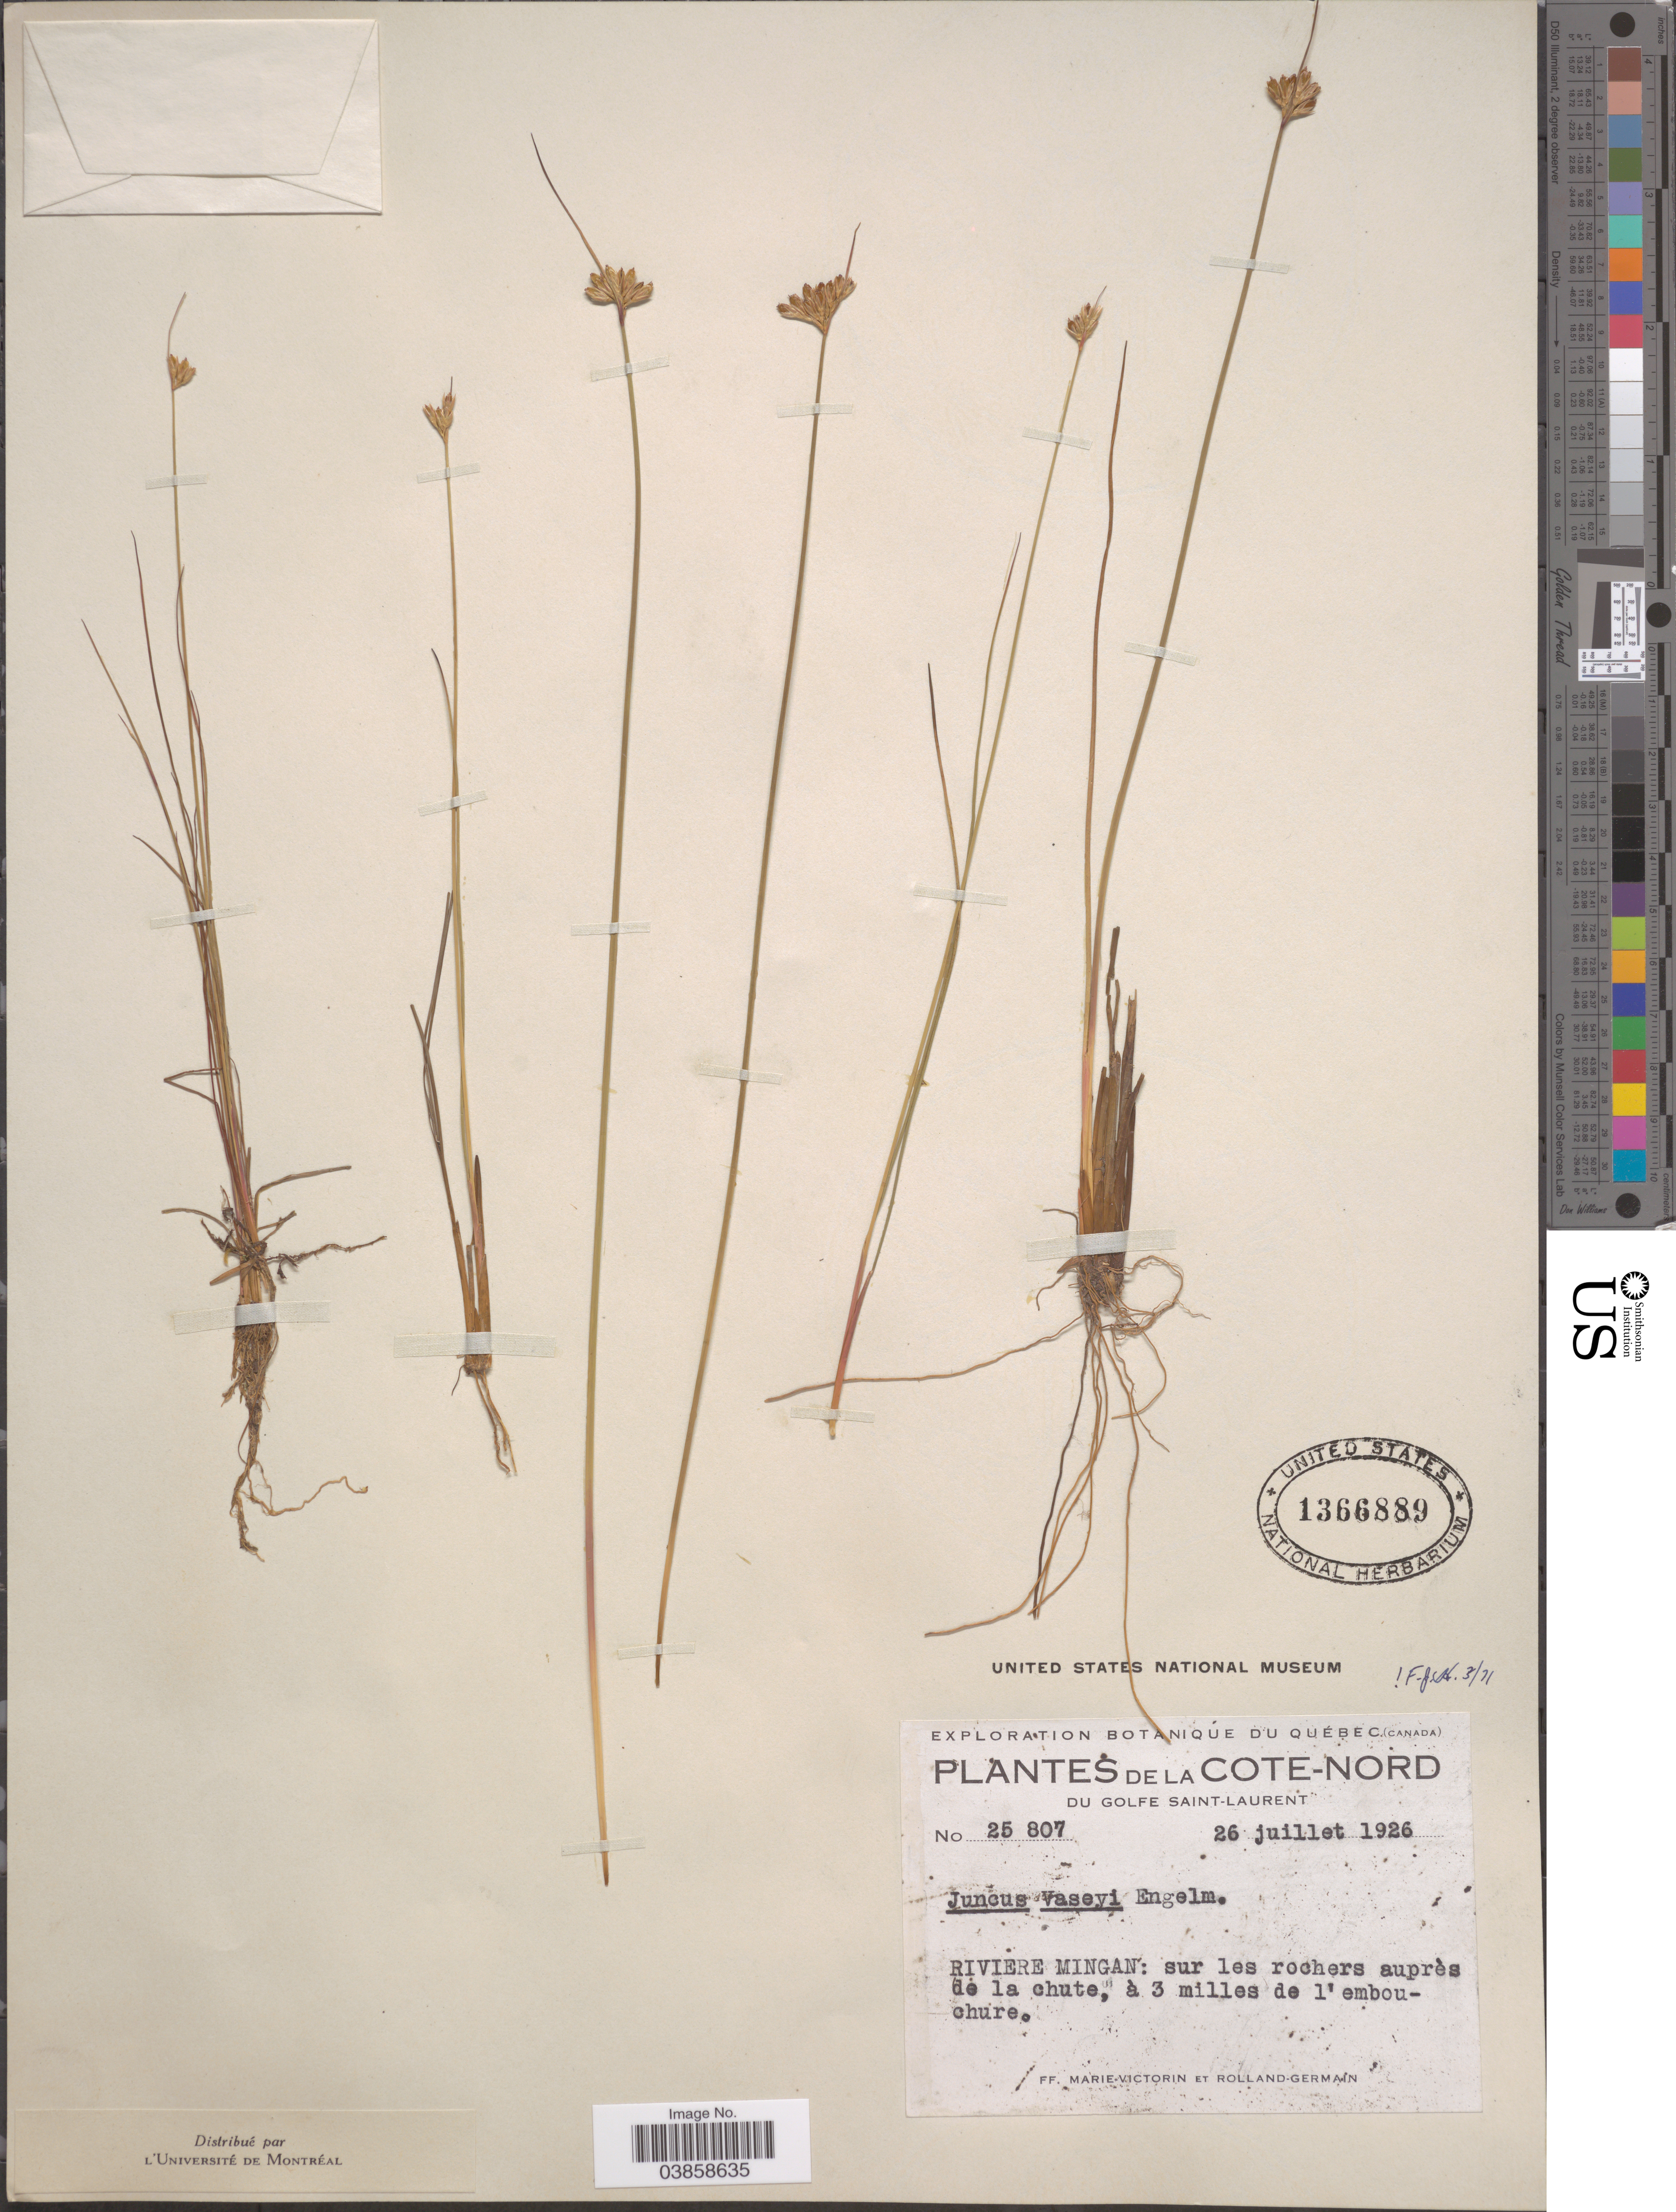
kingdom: Plantae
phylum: Tracheophyta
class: Liliopsida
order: Poales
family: Juncaceae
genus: Juncus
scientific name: Juncus vaseyi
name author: Engelm.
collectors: F. Marie-Victorin & Rolland-Germain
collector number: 25807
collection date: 1926-07-26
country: Canada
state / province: Quebec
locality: Cote-Nord. Du Golfe Saint-Laurent. Riviere Mingan: sur les rochers suprès de la chute, à 3 miles de l'embouchure.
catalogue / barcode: US 1366889